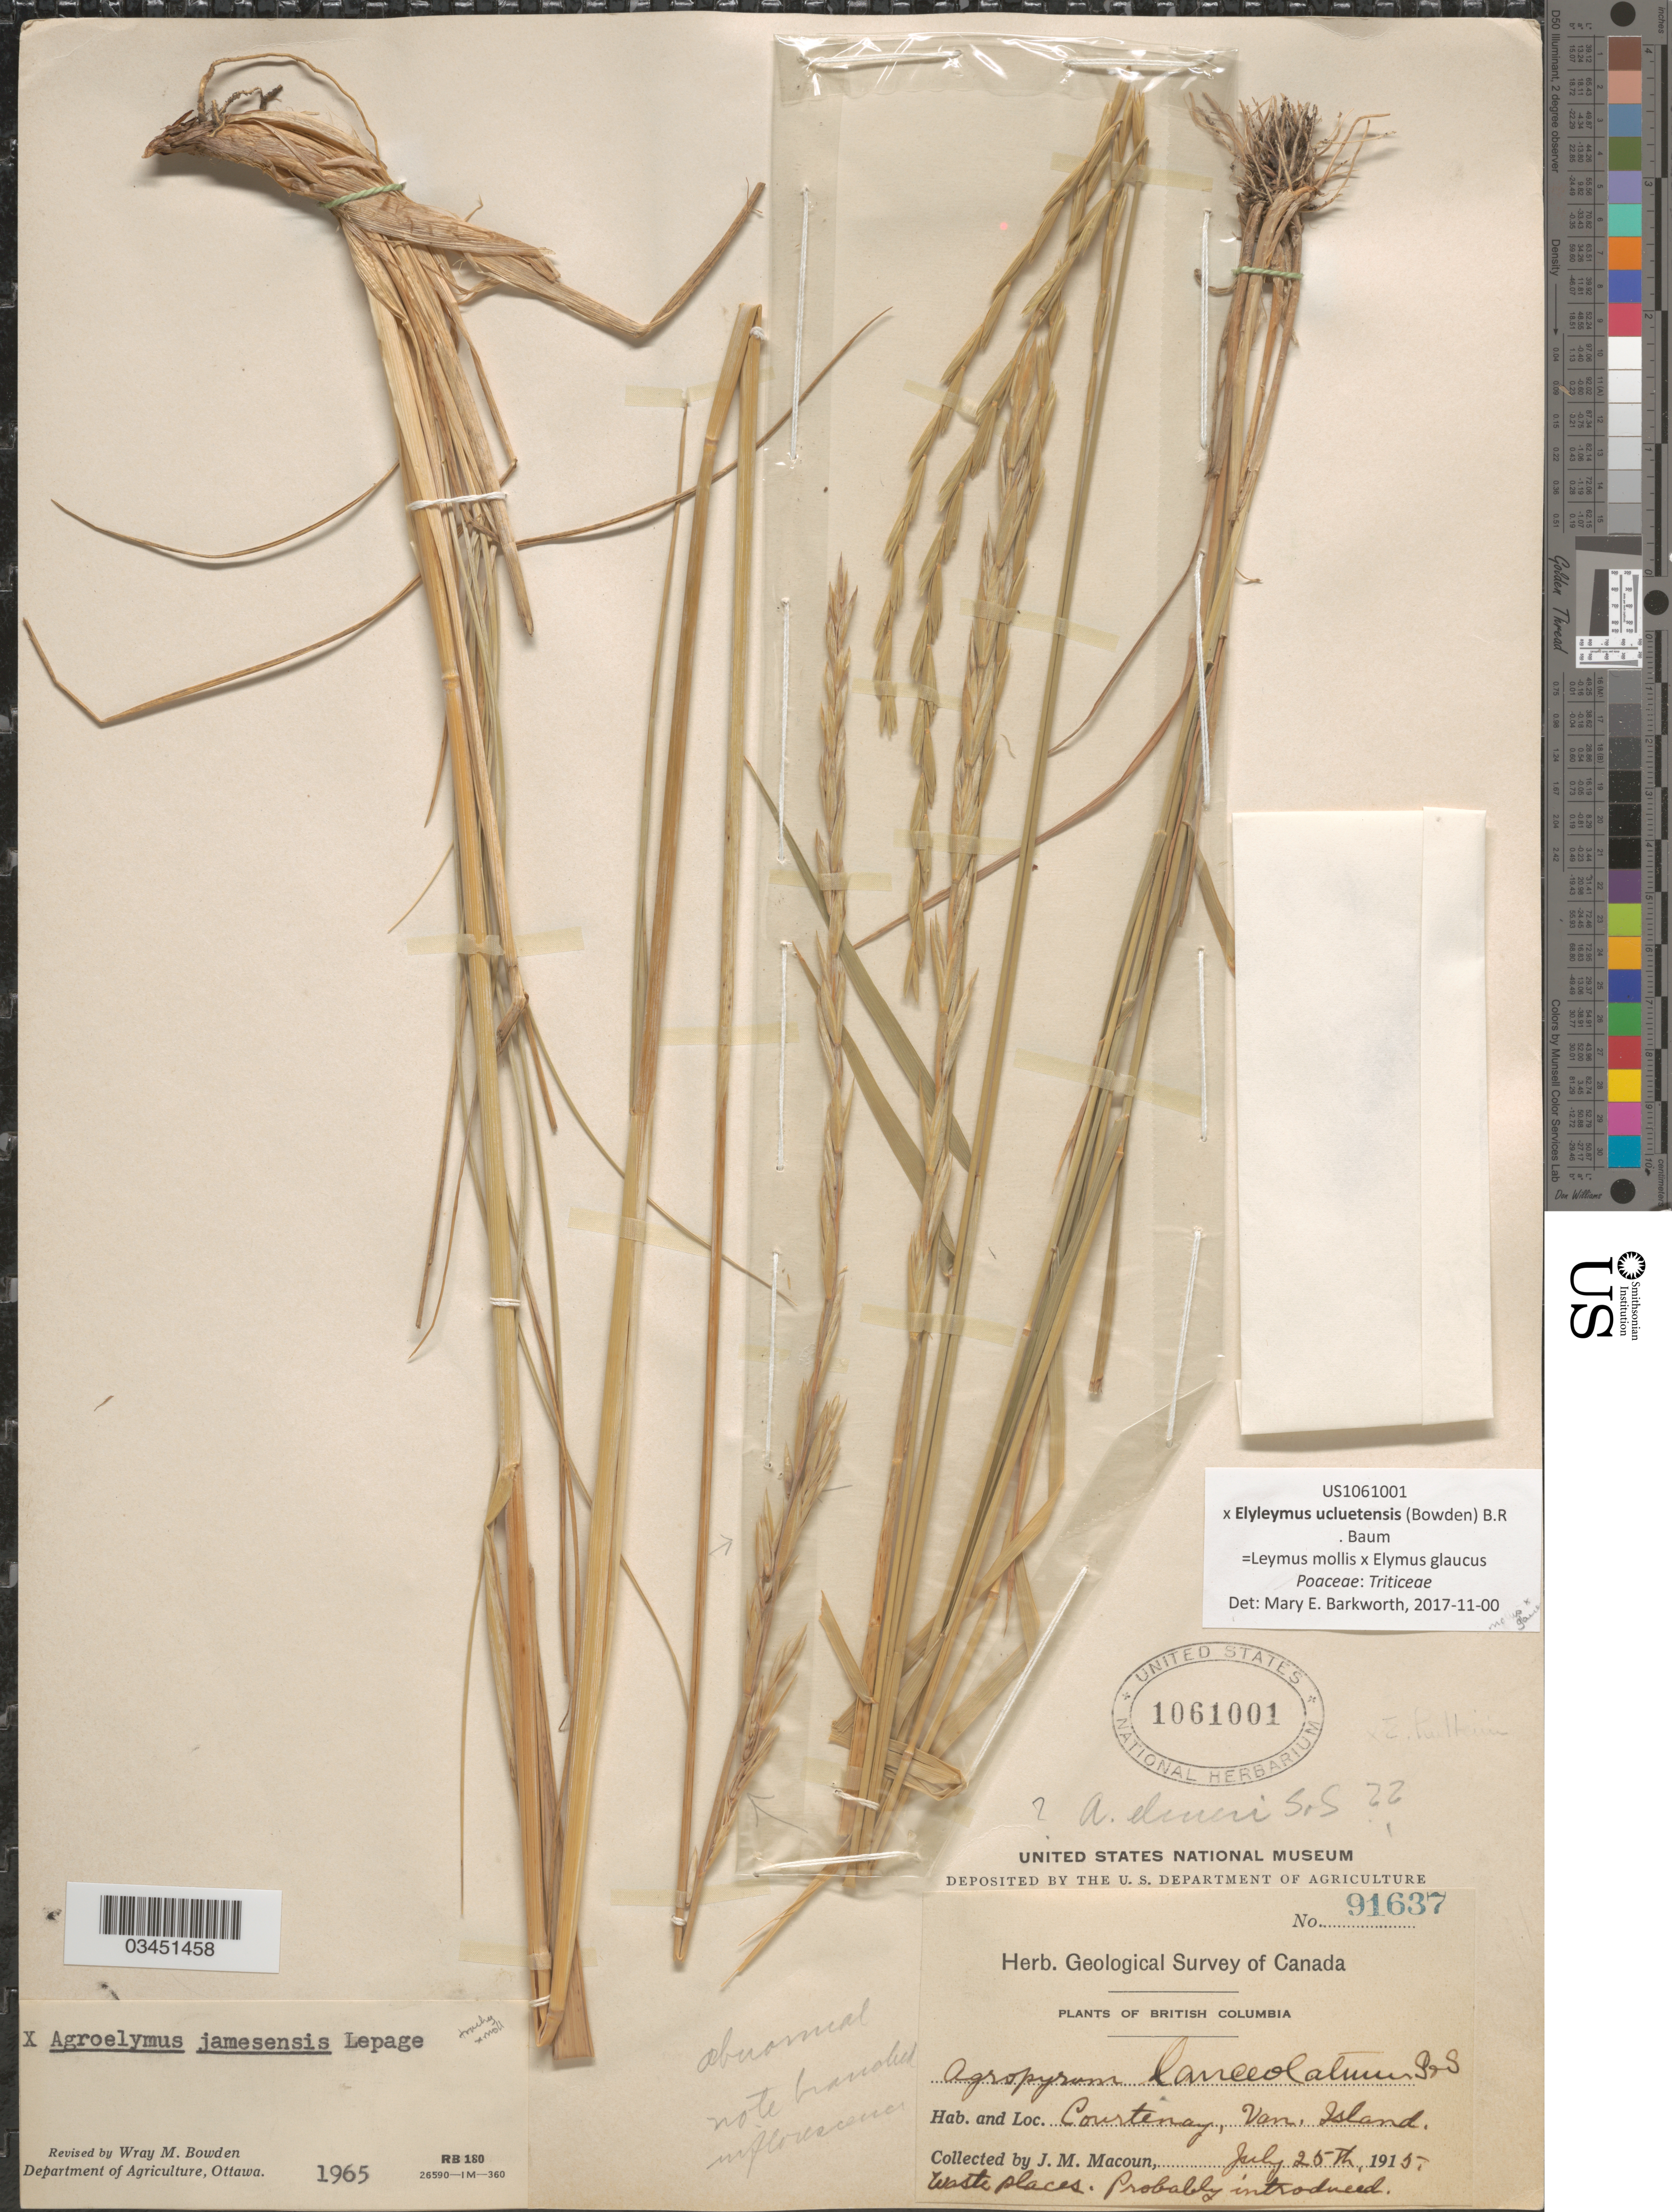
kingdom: Plantae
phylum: Tracheophyta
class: Liliopsida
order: Poales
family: Poaceae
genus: Elyleymus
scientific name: x Elyleymus uclueletensis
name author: (Bowden) B.R. Baum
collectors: J. M. Macoun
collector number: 91637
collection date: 1915-07-25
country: Canada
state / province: British Columbia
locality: Geological Survey of Canada. Courtenay, Van. Island.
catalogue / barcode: US 1061001